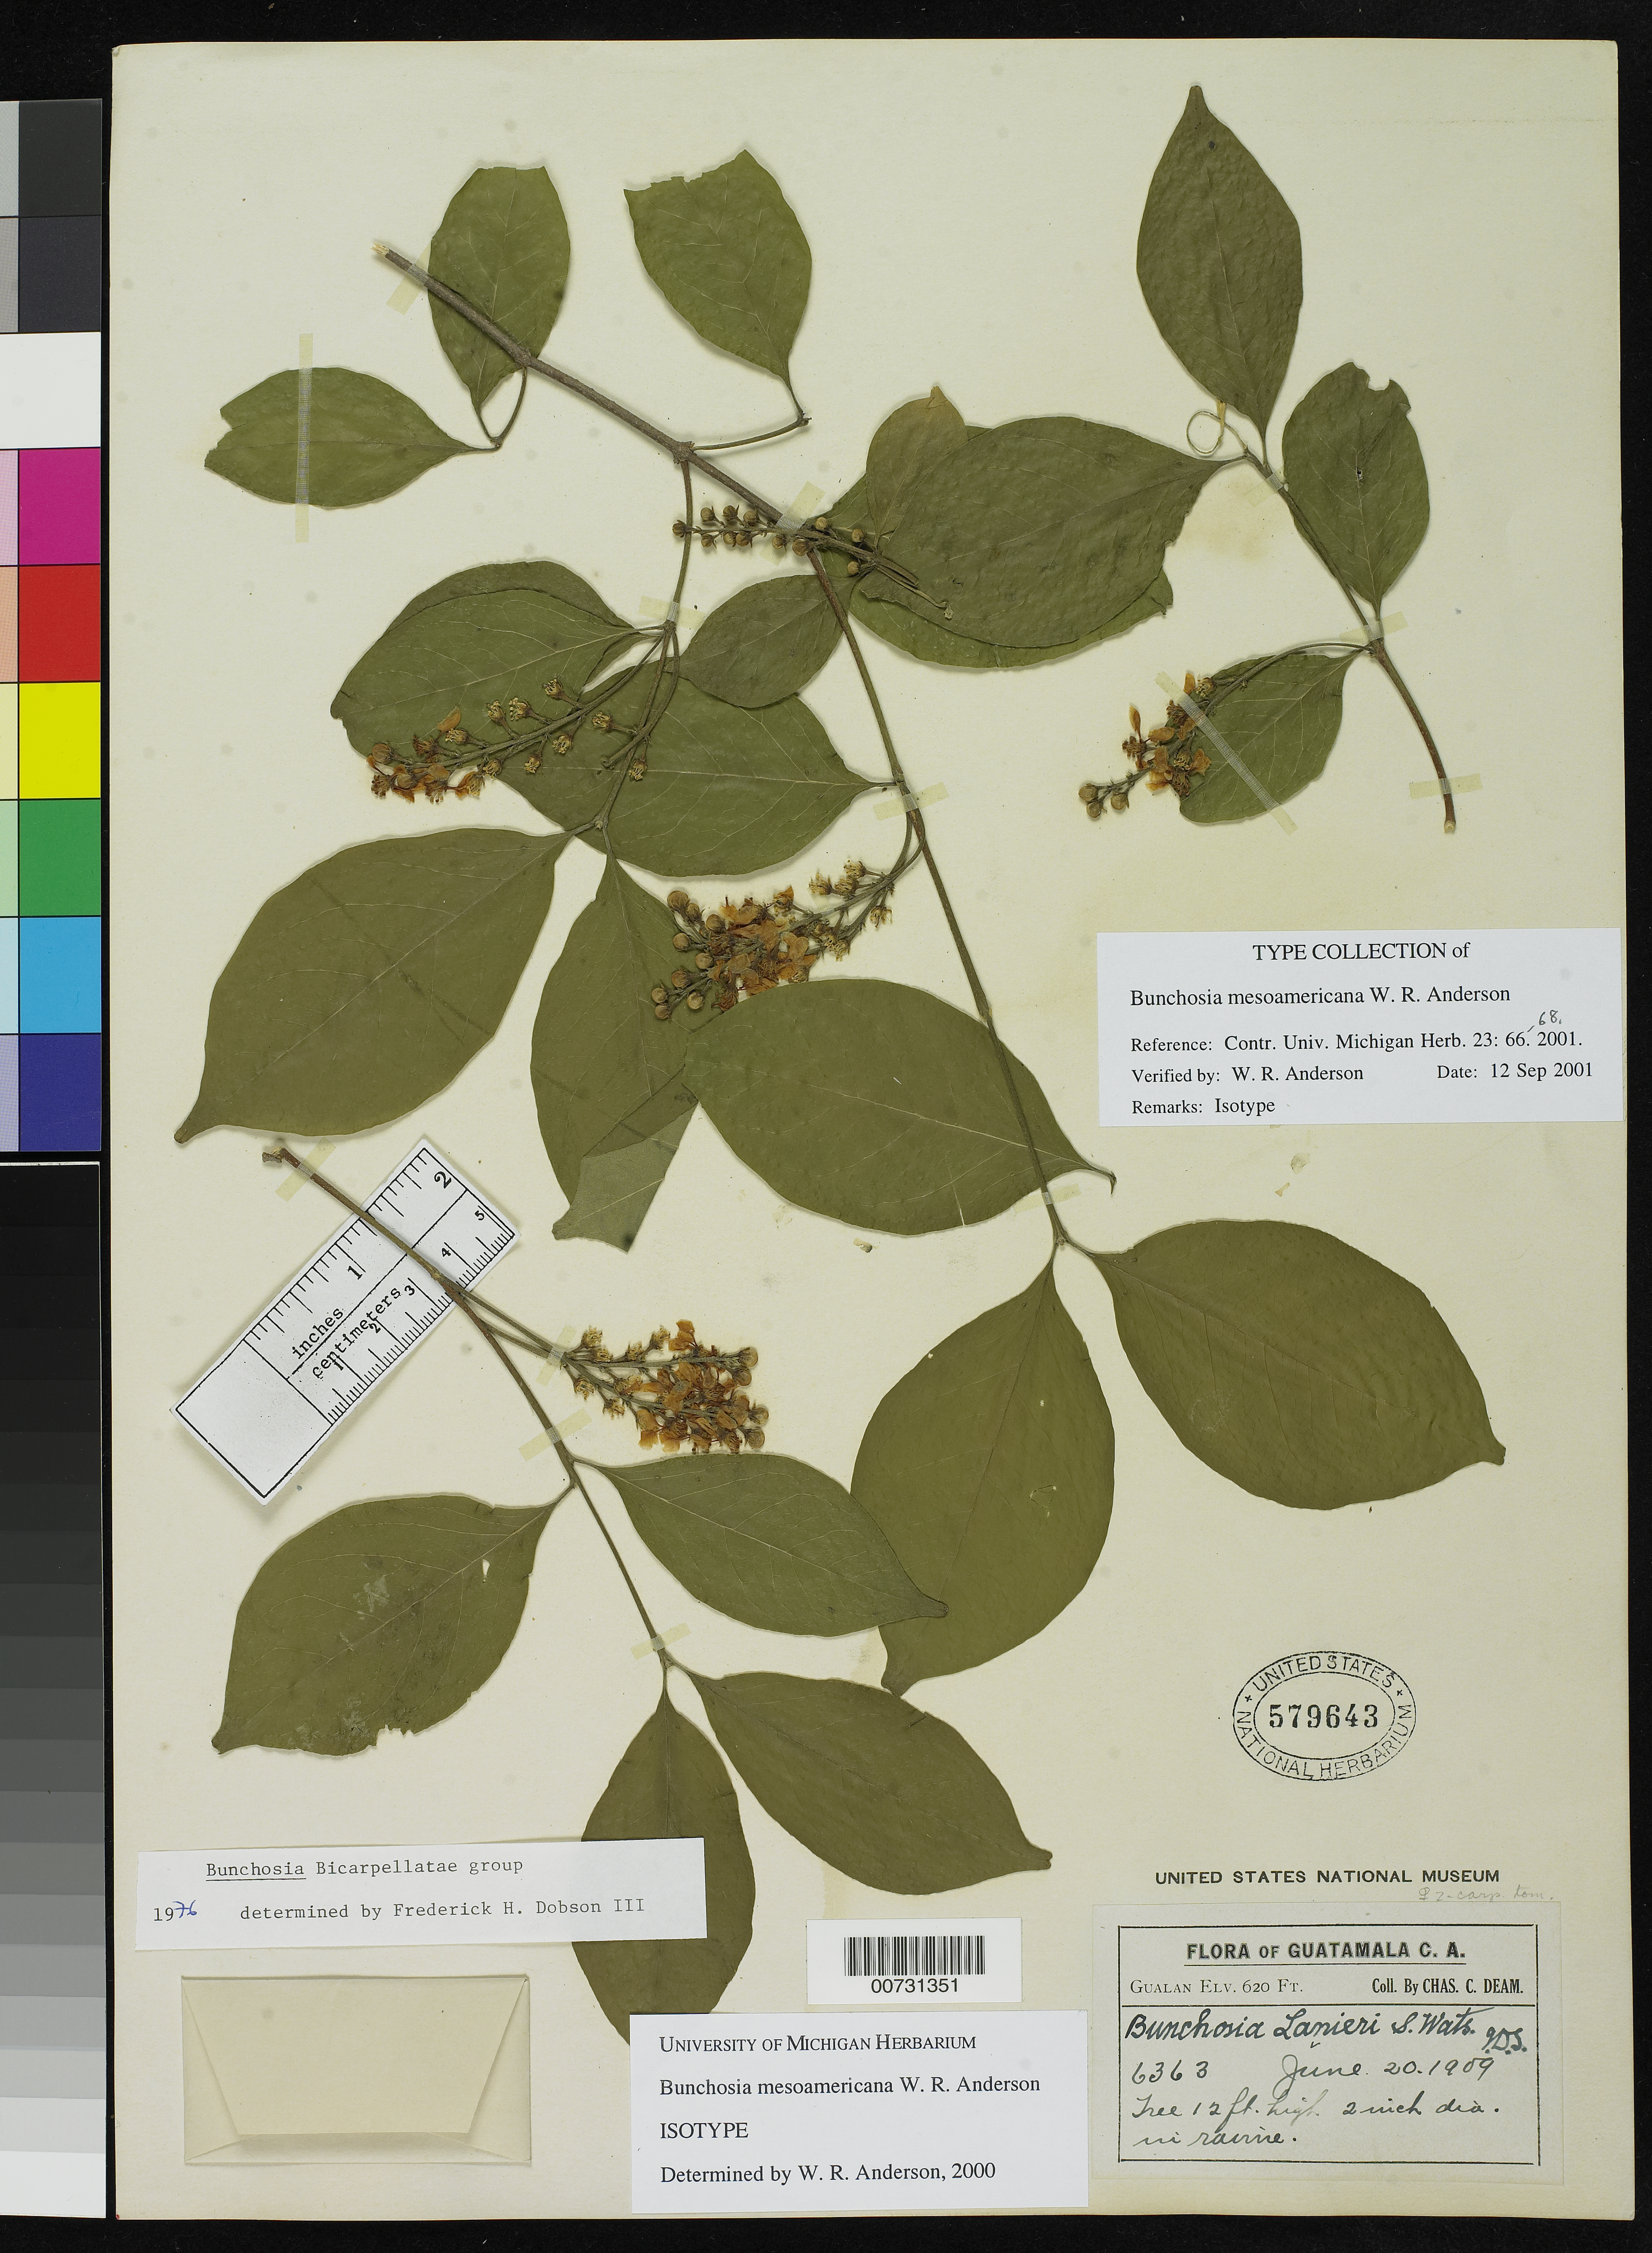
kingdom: Plantae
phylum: Tracheophyta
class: Magnoliopsida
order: Malpighiales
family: Malpighiaceae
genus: Bunchosia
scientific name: Bunchosia mesoamericana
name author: W.R. Anderson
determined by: Anderson, W. R., (MICH), University of Michigan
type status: Isotype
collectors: C. C. Deam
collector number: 6363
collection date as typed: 20 Jun 1909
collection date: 1909-06-20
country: Guatemala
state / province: Zacapa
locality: Gualan.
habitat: In ravine.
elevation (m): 189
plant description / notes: Holotype at MICH.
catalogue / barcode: US 579643